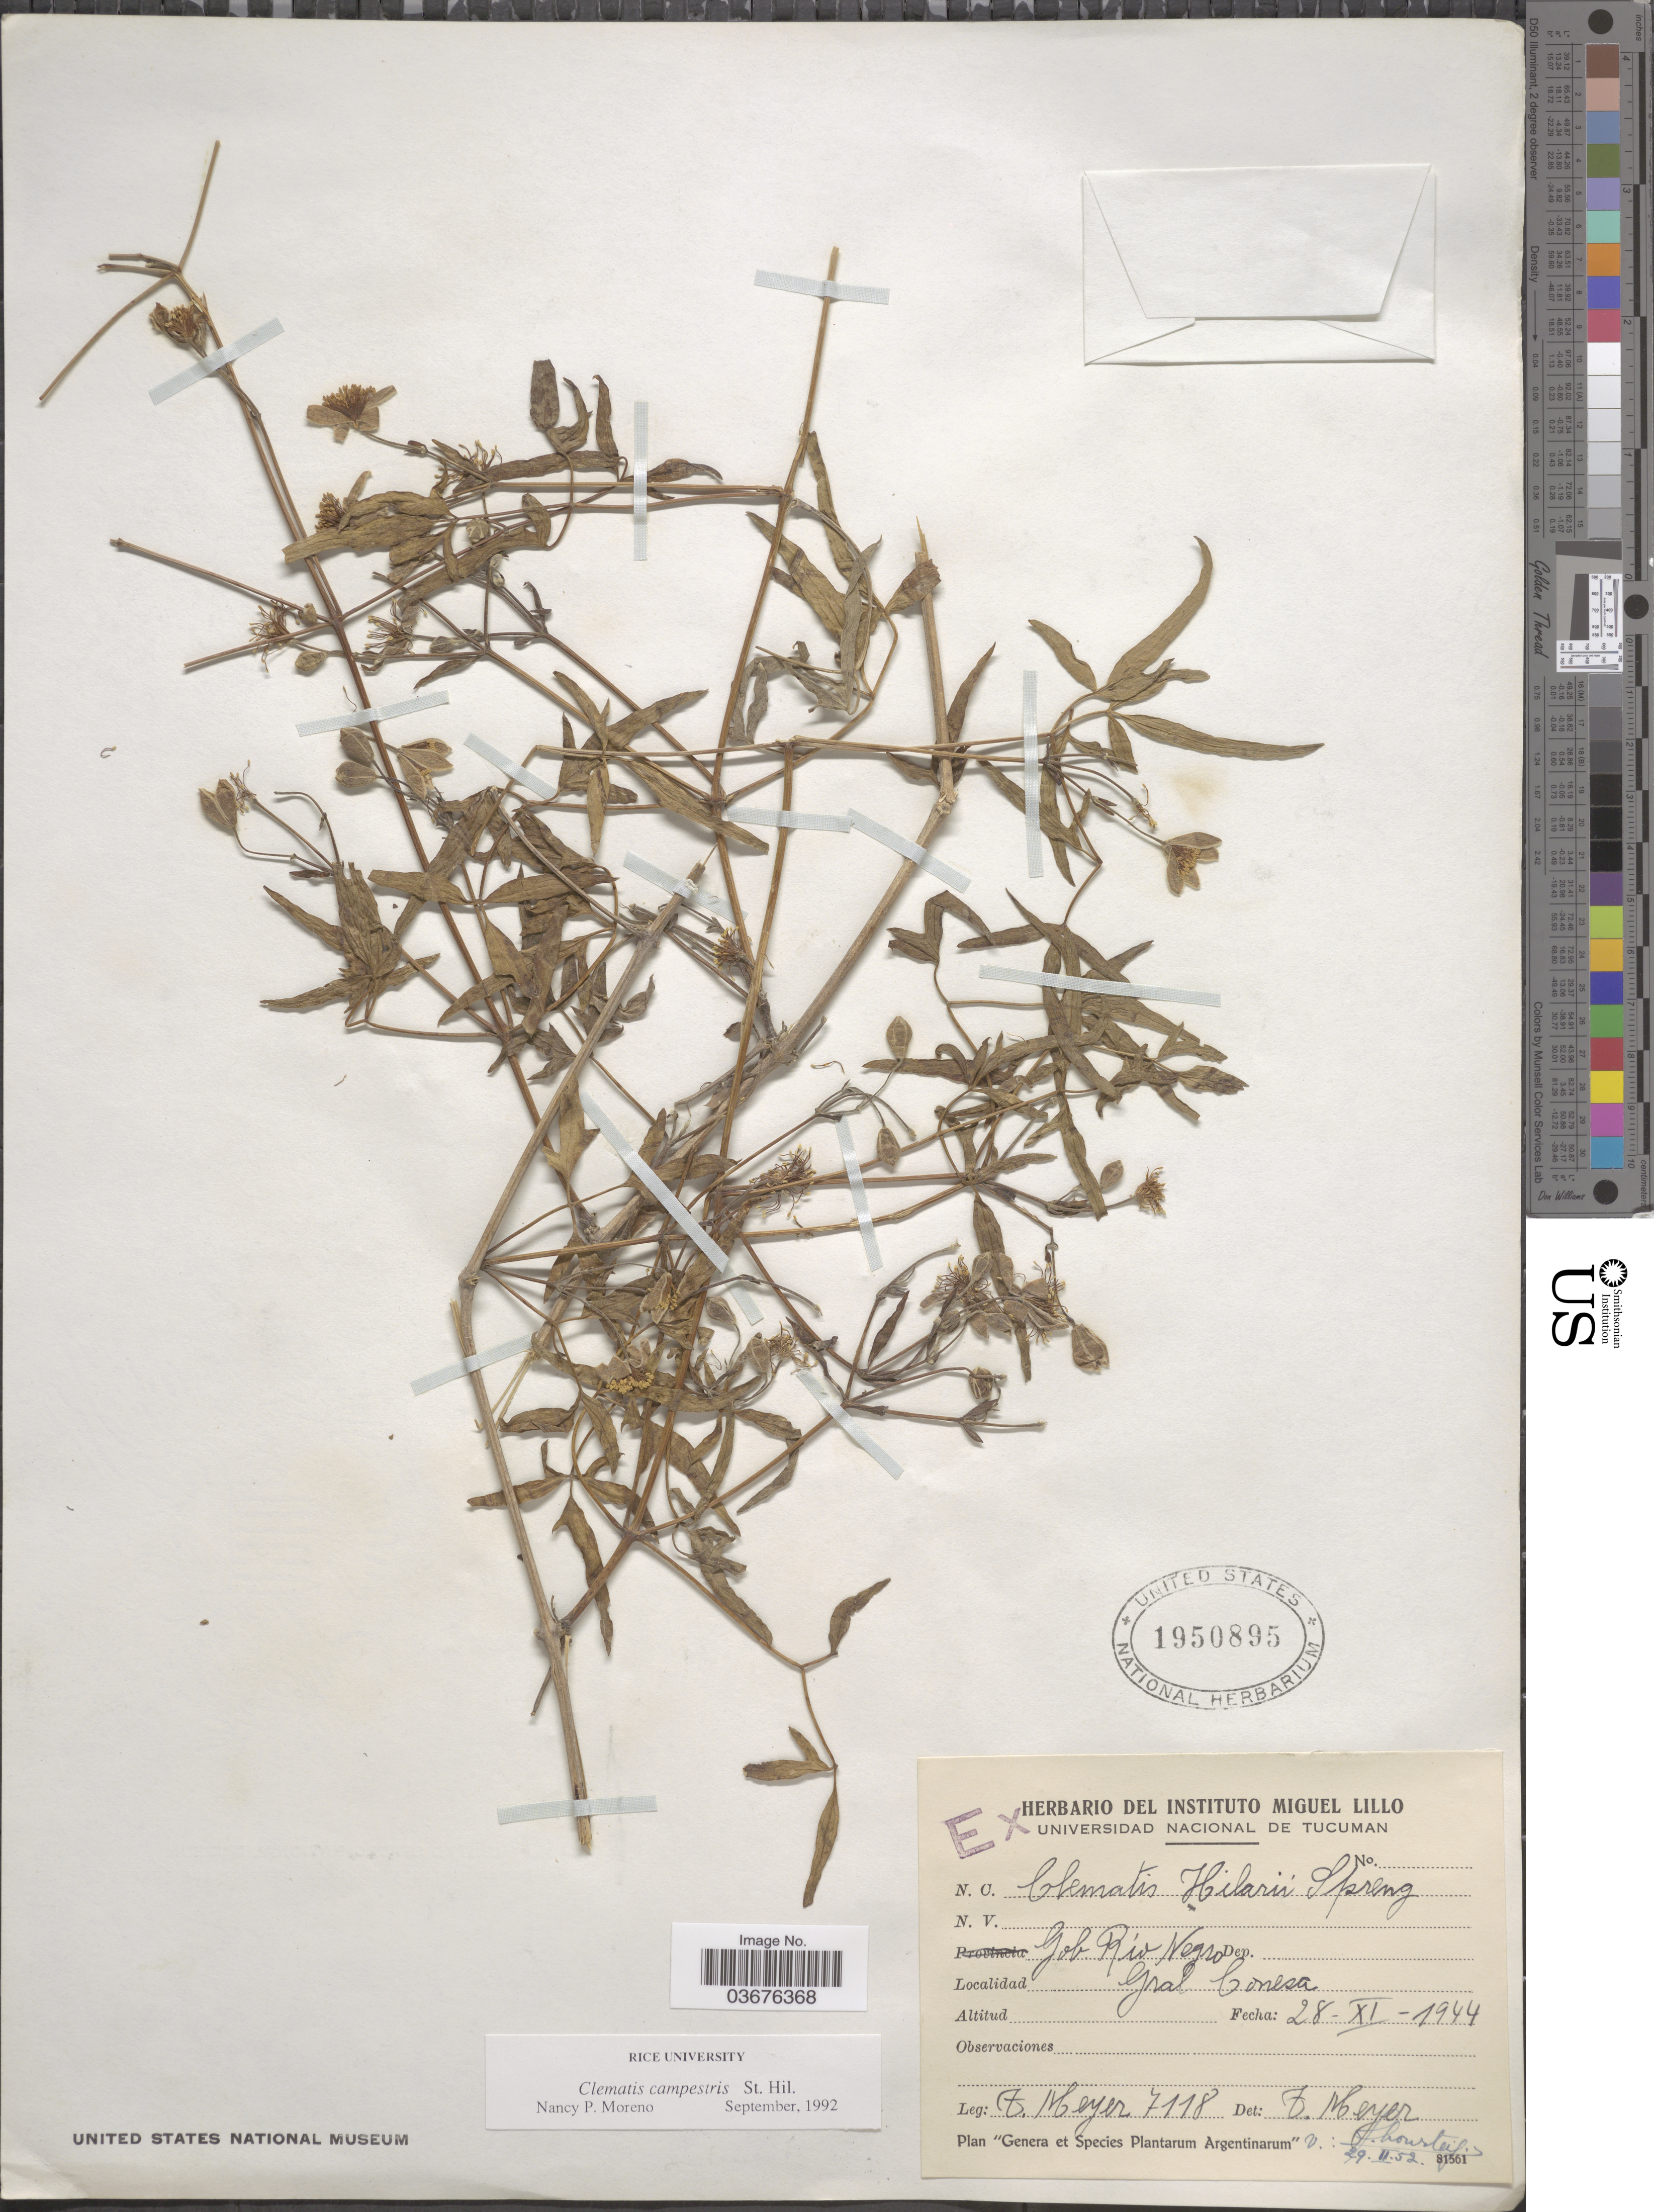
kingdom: Plantae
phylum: Tracheophyta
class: Magnoliopsida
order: Ranunculales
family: Ranunculaceae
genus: Clematis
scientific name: Clematis campestris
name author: A. St.-Hil.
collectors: F. Meyer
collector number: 7118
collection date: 1944-11-28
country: Argentina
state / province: Rio Negro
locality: Gob Río Negro. Gral Conesa.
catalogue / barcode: US 1950895